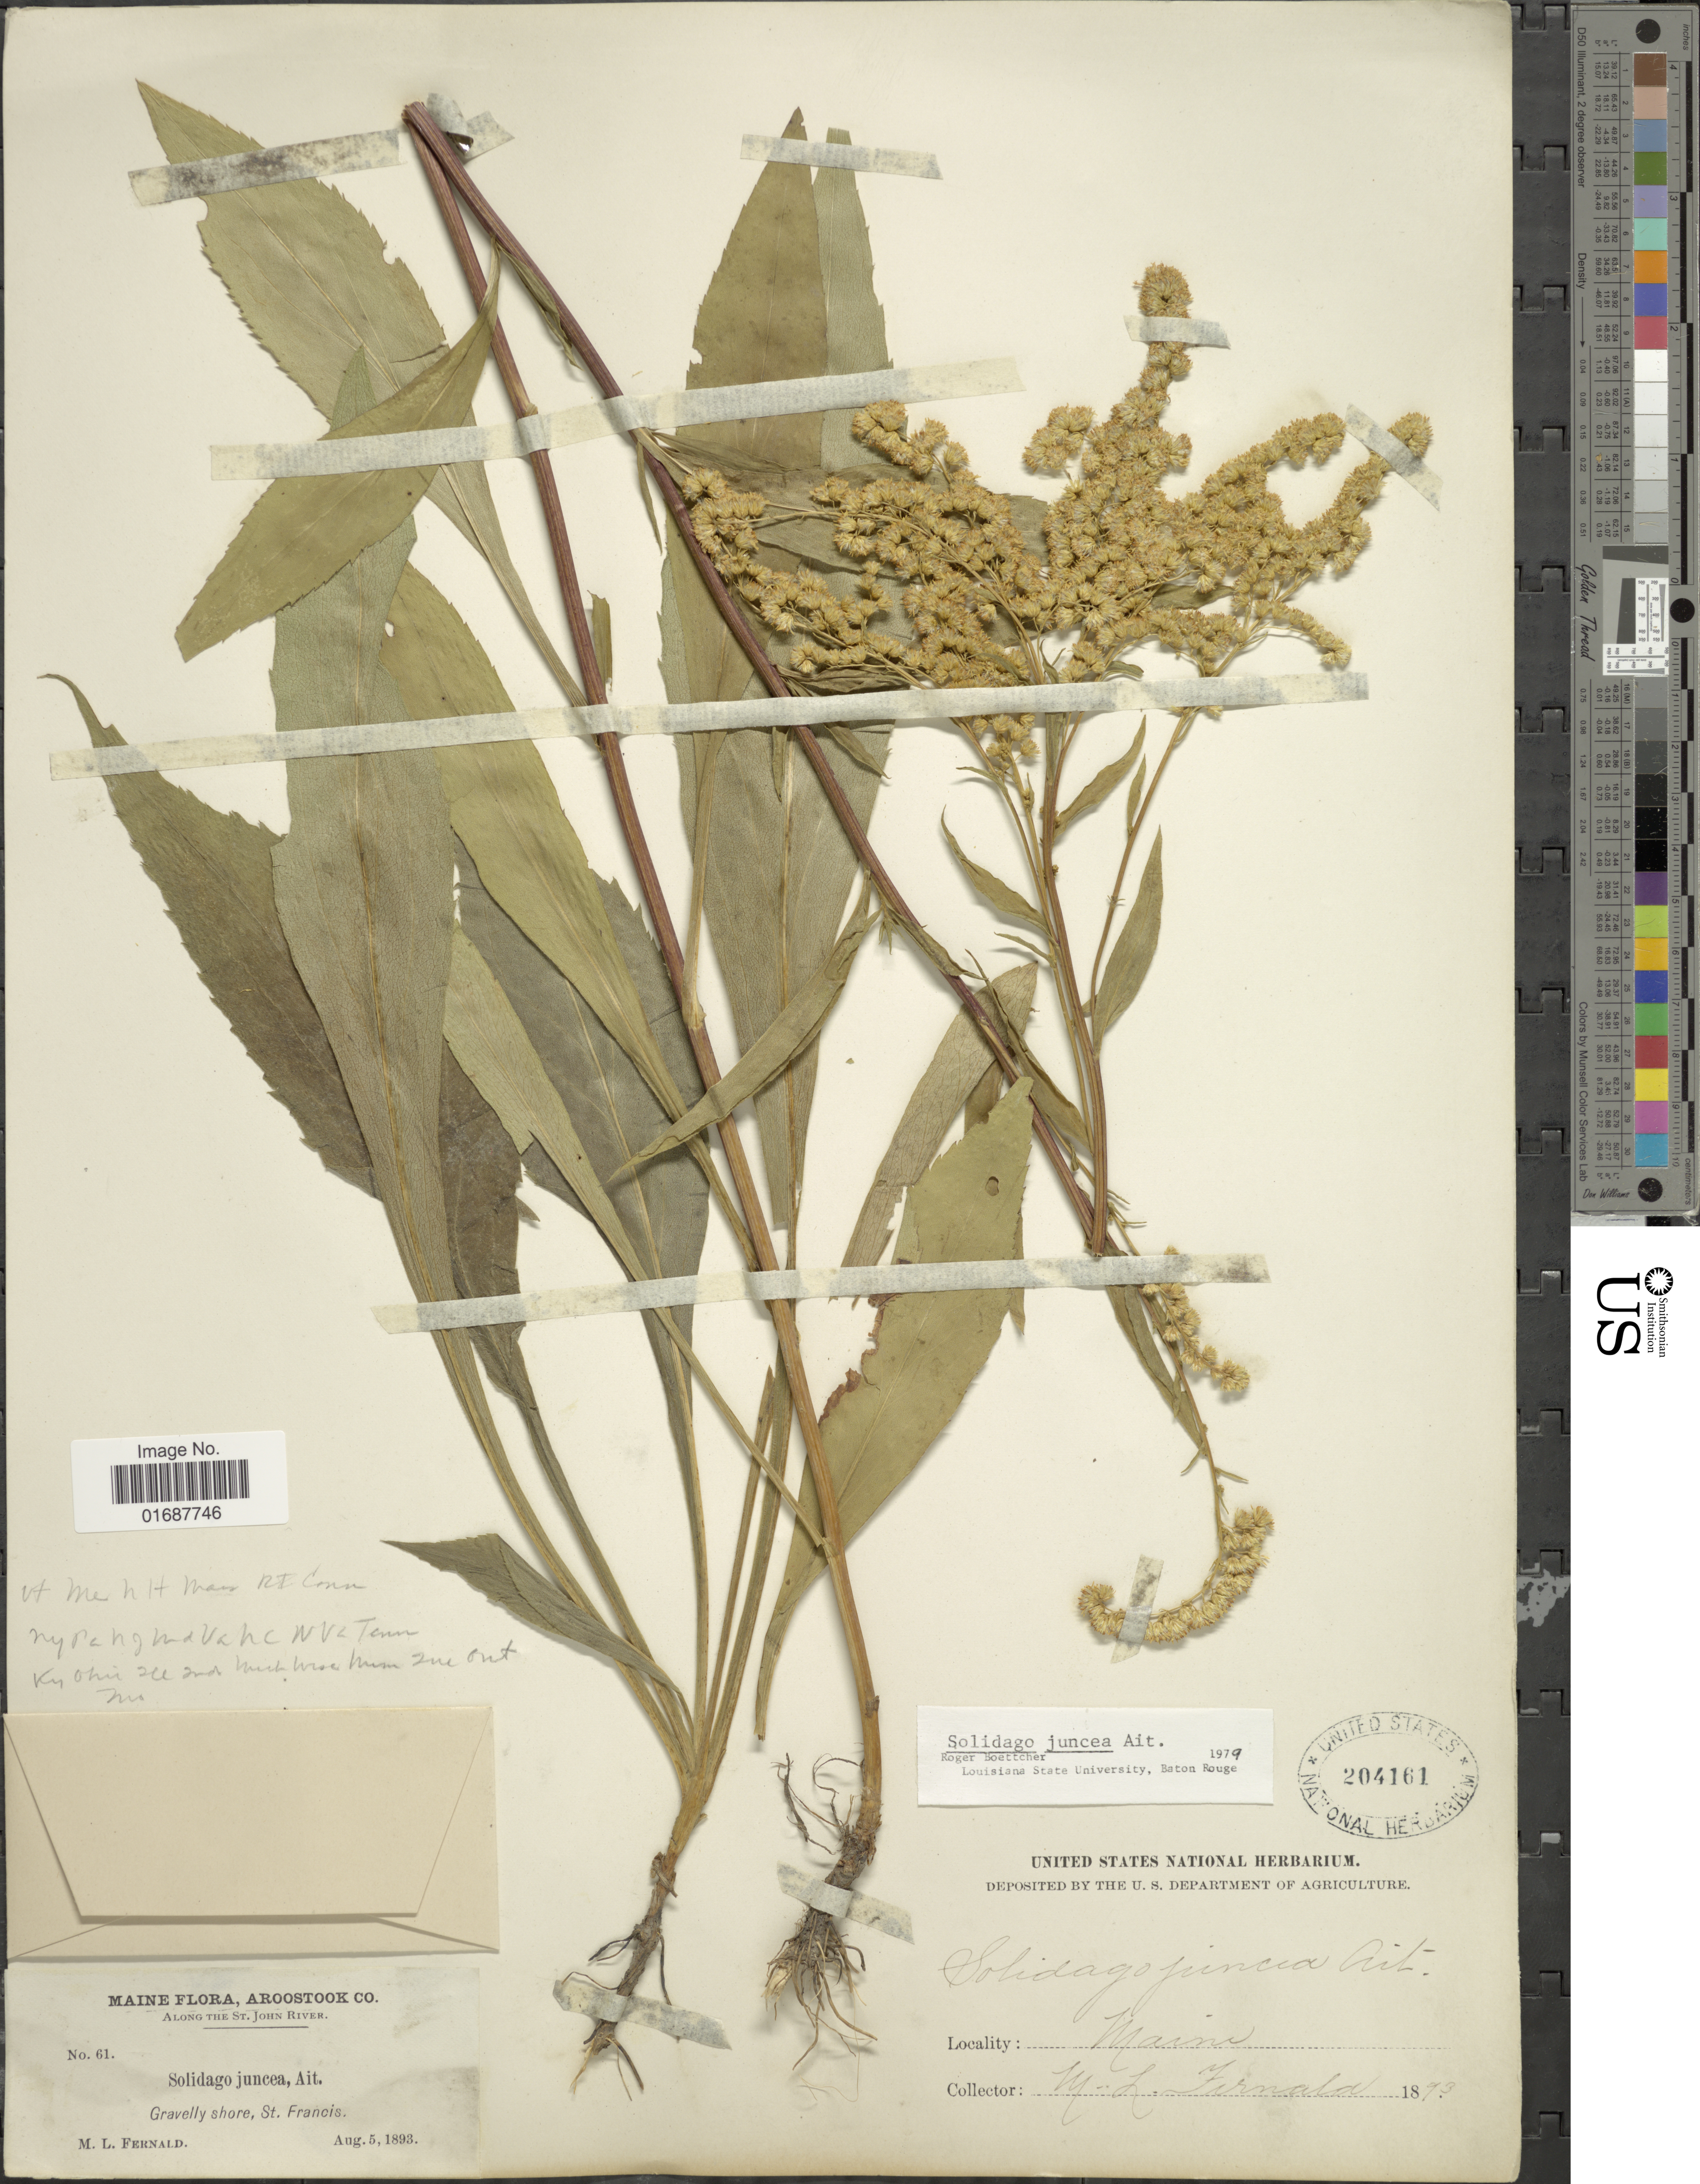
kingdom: Plantae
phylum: Tracheophyta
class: Magnoliopsida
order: Asterales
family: Asteraceae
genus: Solidago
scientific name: Solidago juncea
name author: Aiton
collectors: M. L. Fernald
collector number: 61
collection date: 1893-08-05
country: United States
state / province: Maine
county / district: Aroostook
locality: Along the St. John River. St. Francis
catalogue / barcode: US 204161